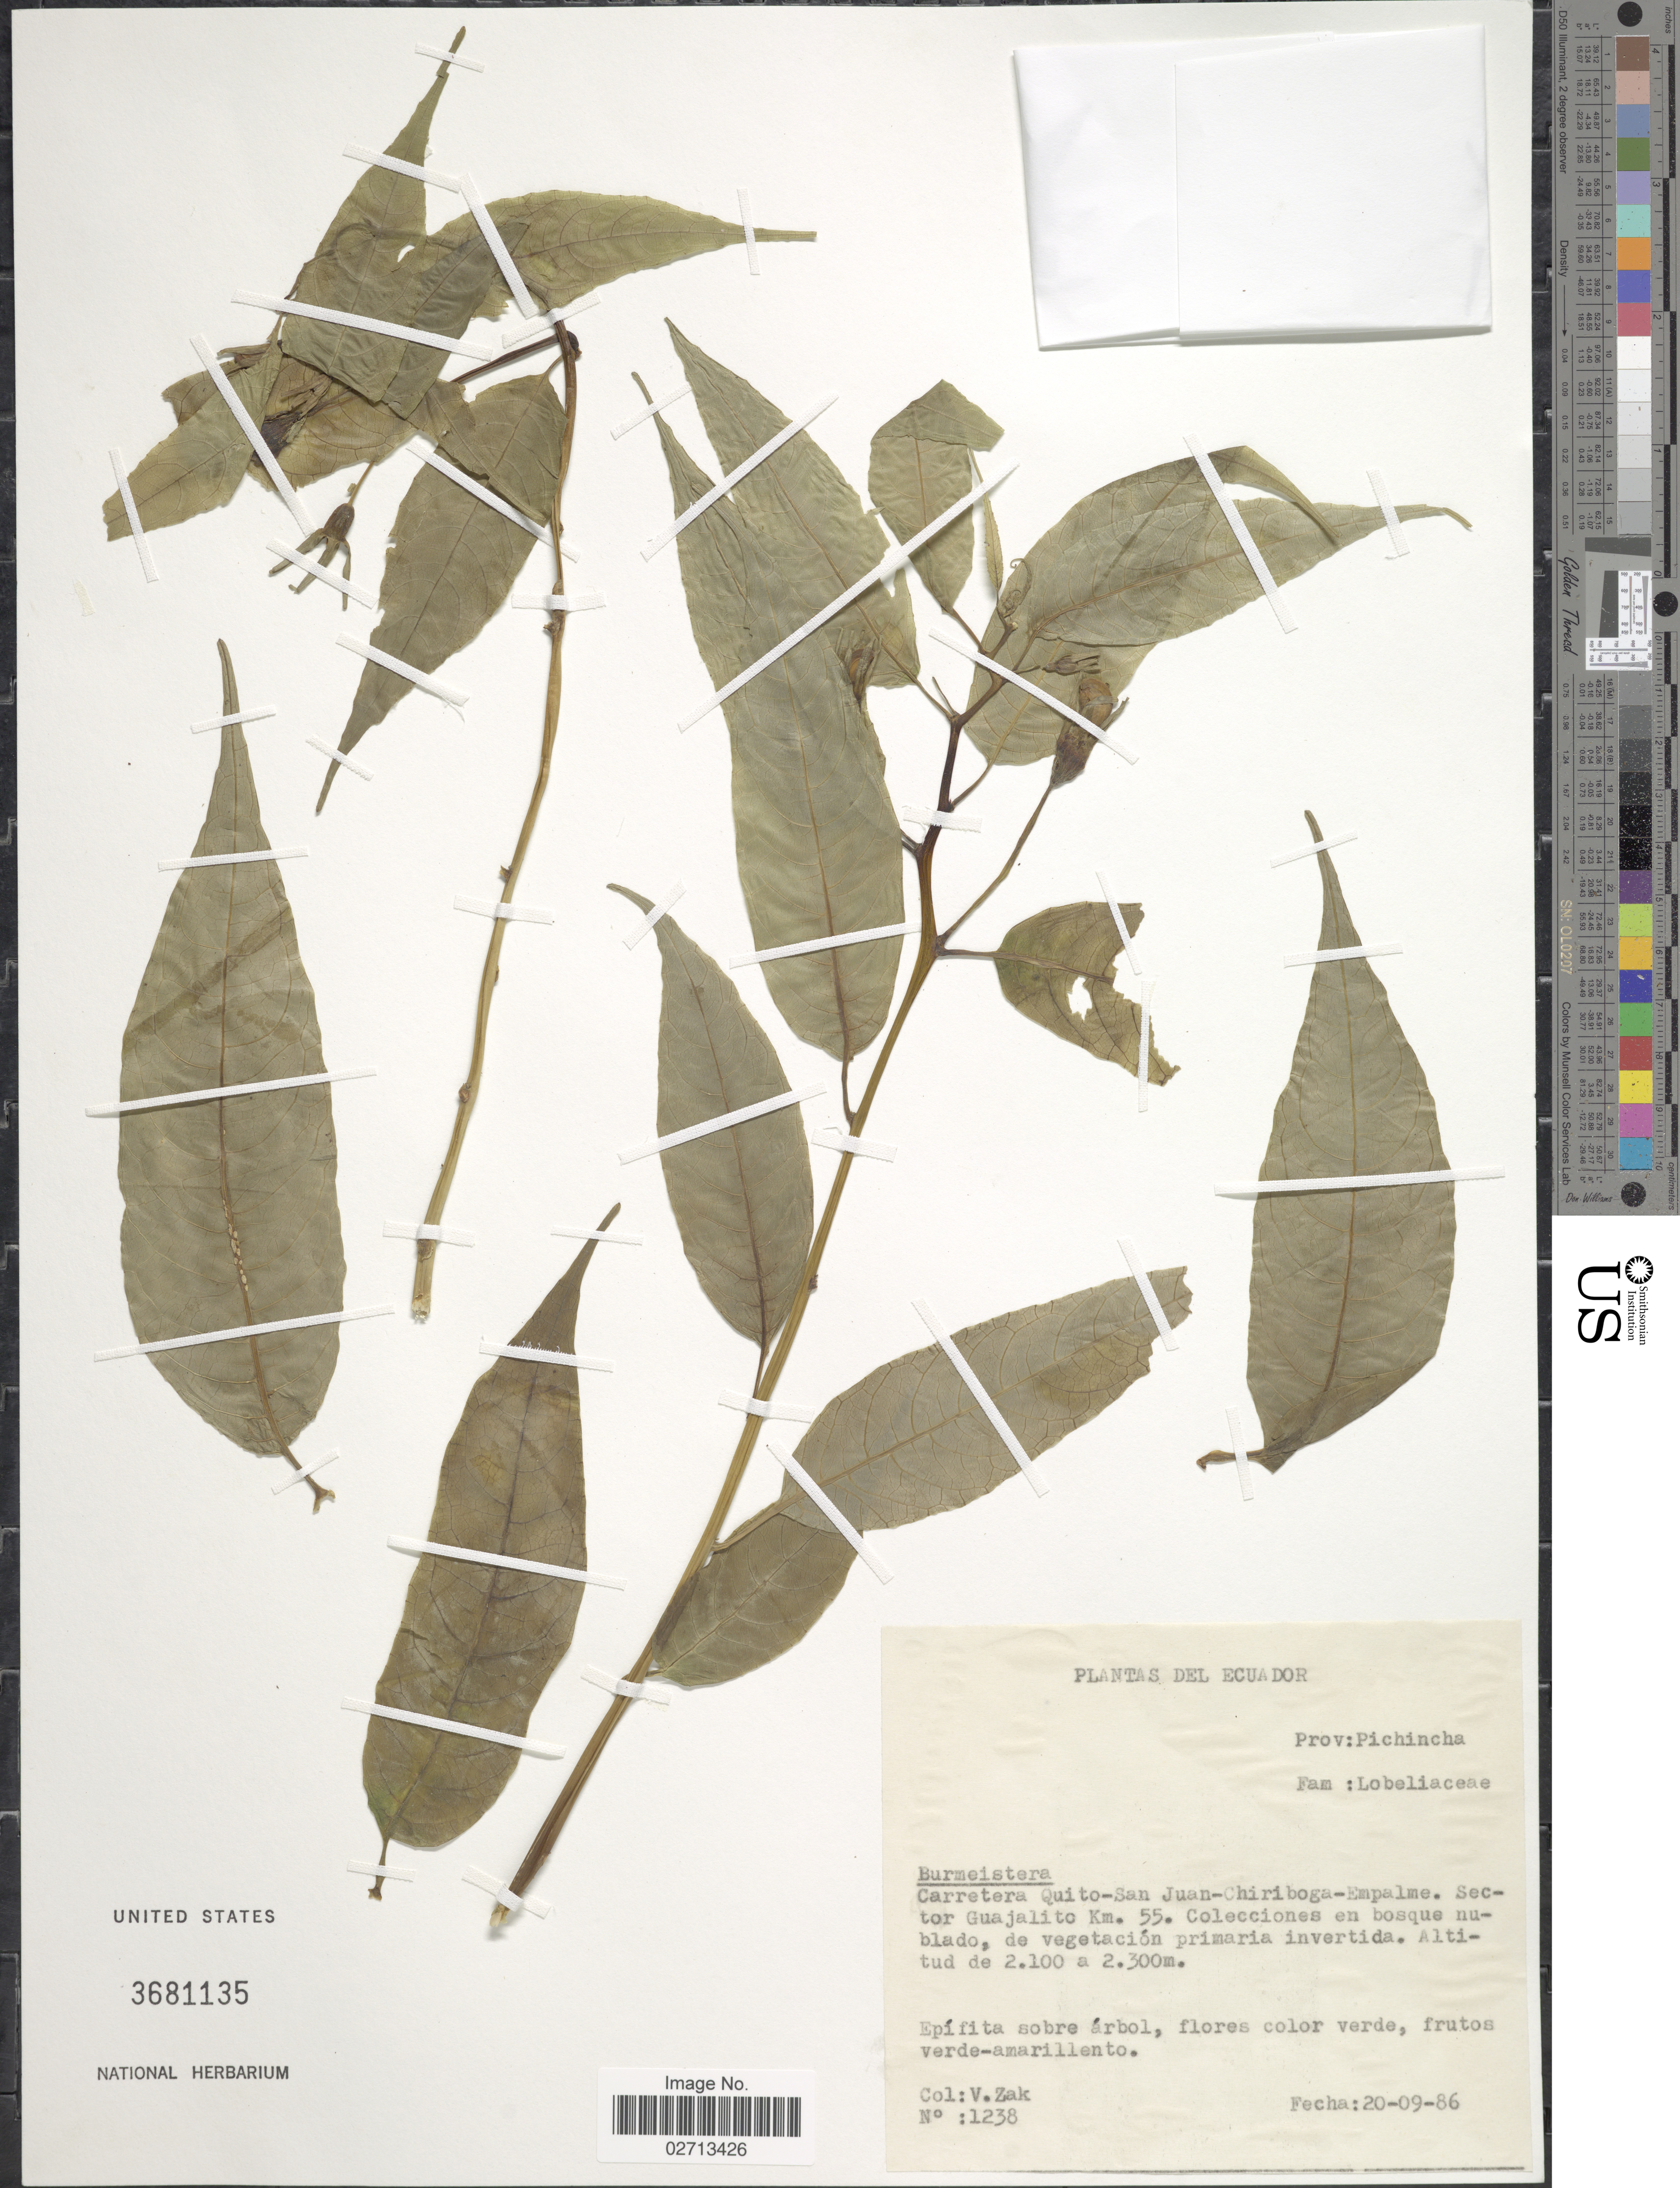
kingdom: Plantae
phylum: Tracheophyta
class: Magnoliopsida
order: Asterales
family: Campanulaceae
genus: Burmeistera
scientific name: Burmeistera sp.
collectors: V. Zak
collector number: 1238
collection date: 1986-09-20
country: Ecuador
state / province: Pichincha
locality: Carretera Quito-San Juan-Chiriboga-Empalme. Sector Guajalito Km. 55.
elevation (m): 2100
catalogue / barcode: US 3681135